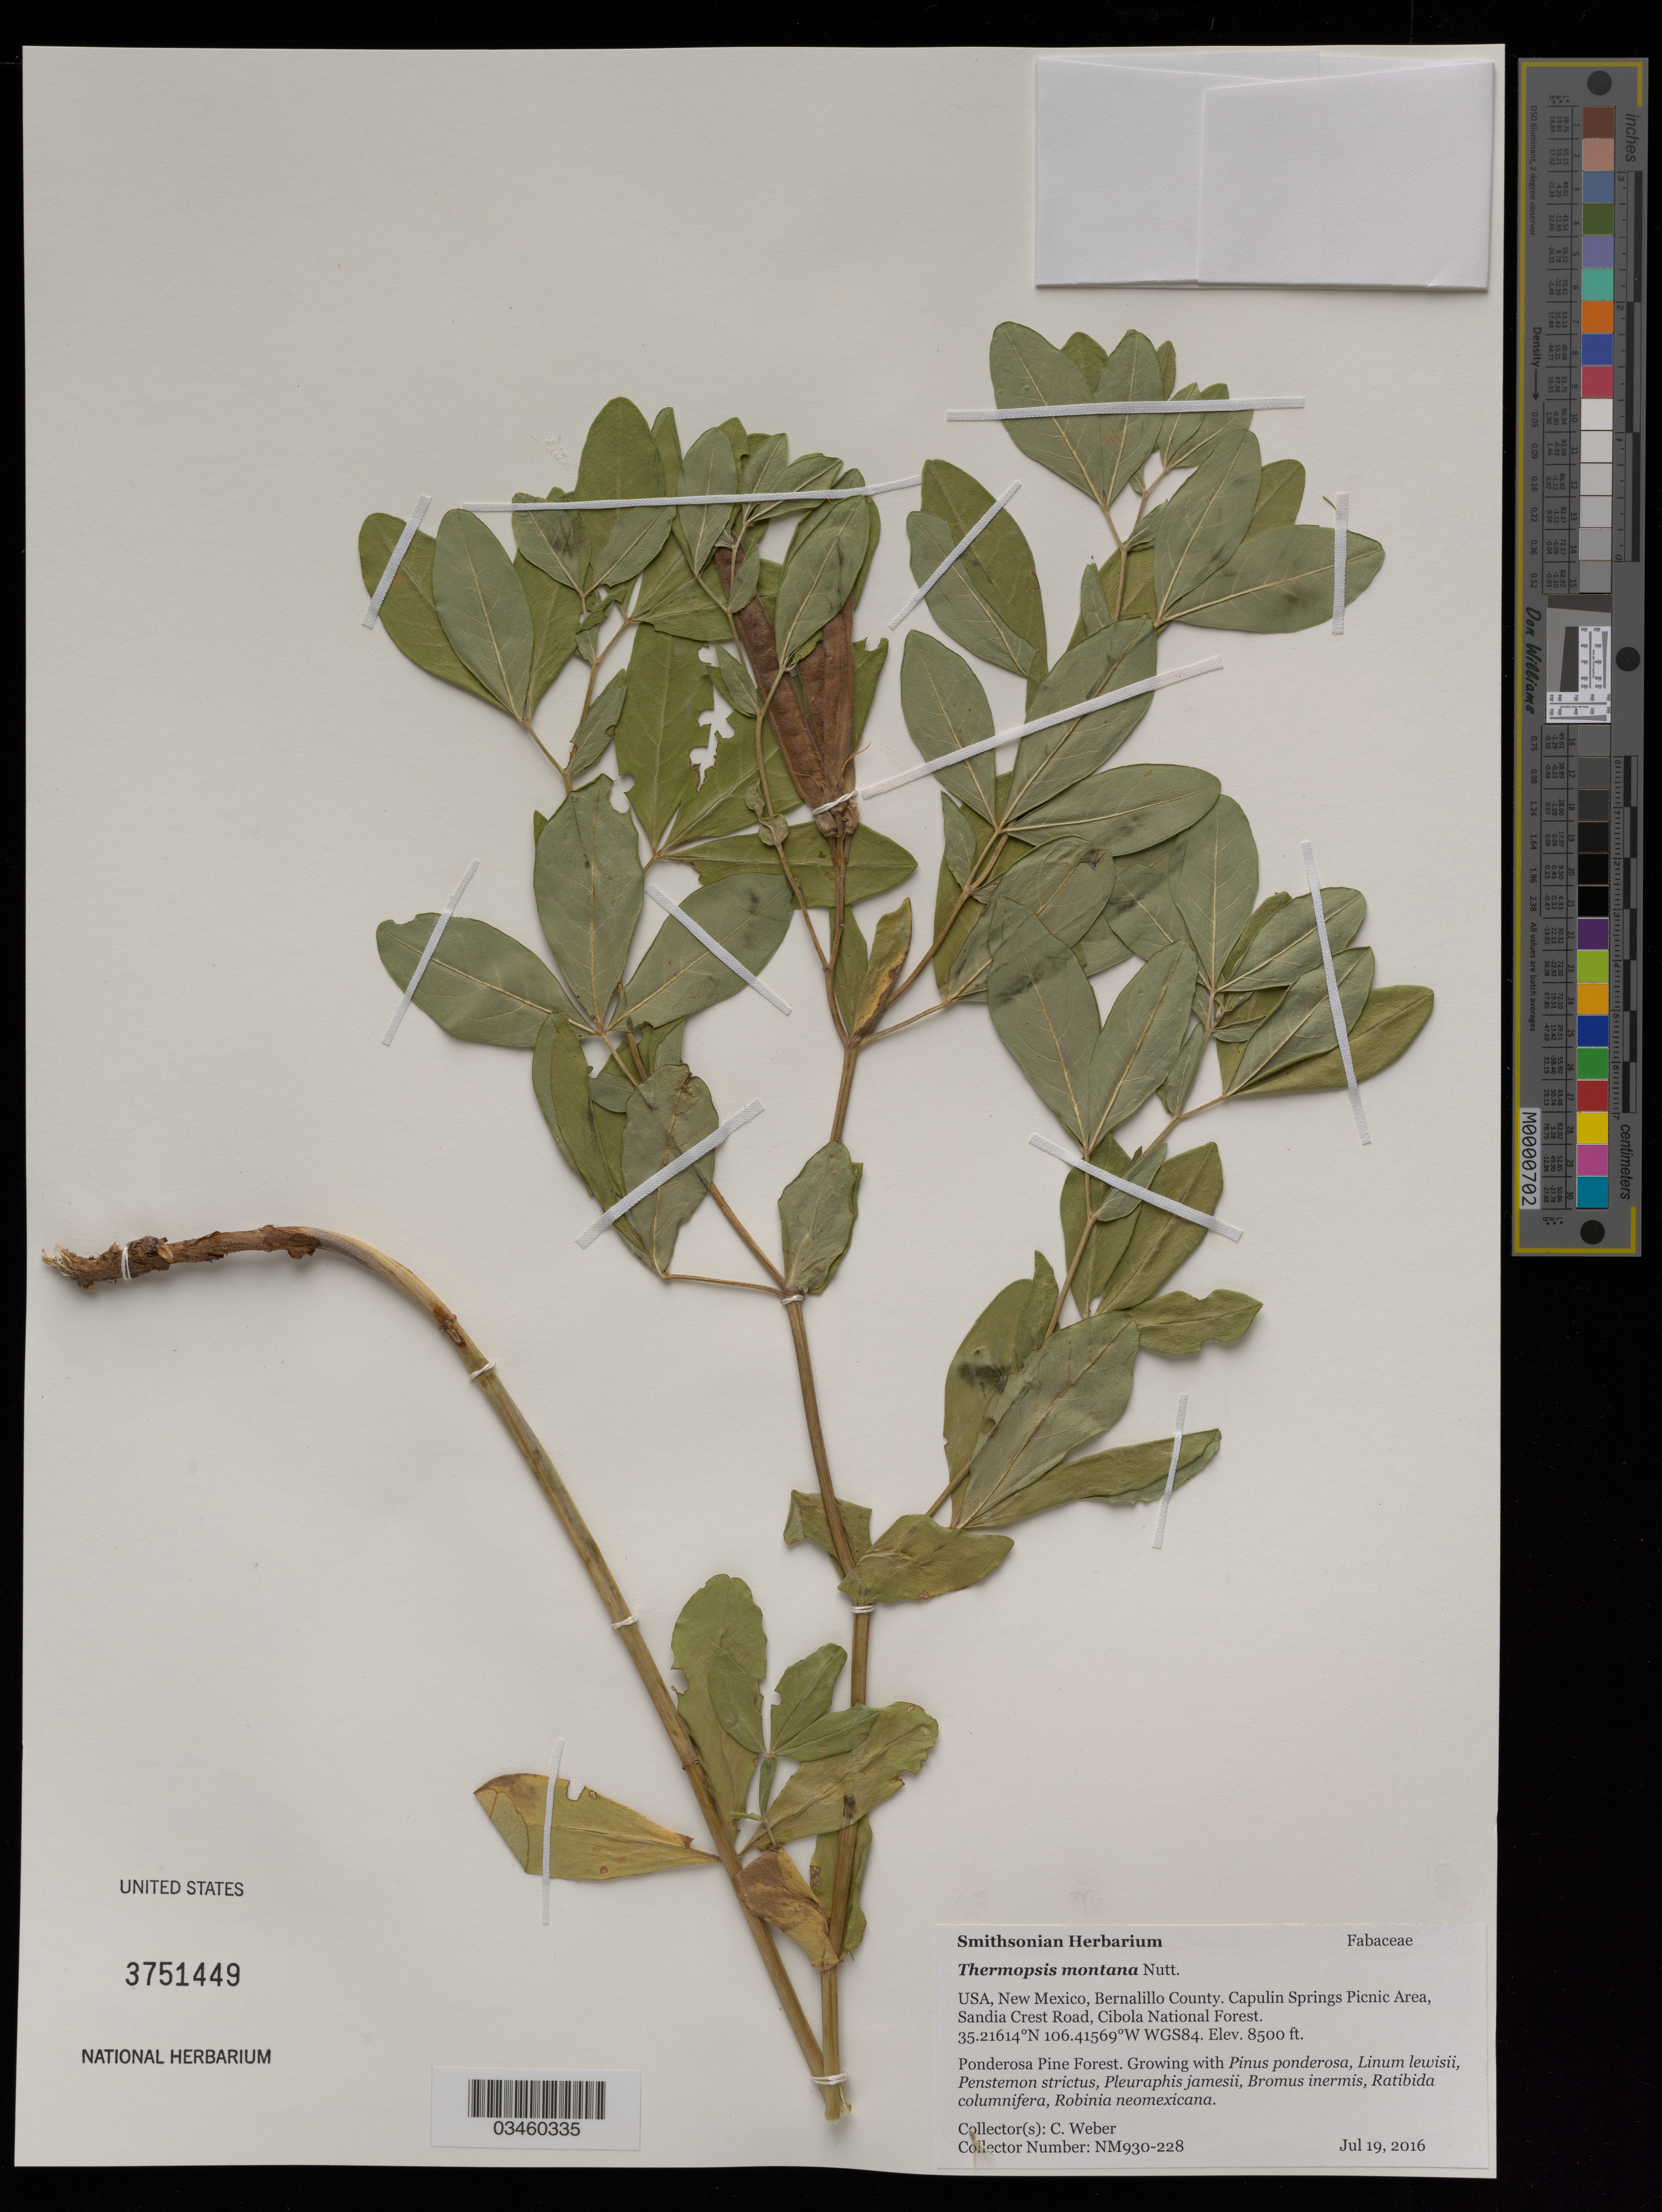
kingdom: Plantae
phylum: Tracheophyta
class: Magnoliopsida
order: Fabales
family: Fabaceae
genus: Thermopsis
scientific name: Thermopsis montana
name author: Nutt.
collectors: C. Weber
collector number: NM930-228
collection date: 2016-07-19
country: United States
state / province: New Mexico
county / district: Bernalillo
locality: Cibola National Forest, Capulin Springs Picnic Area, Sandia Crest Road.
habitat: Ponderosa Pine Forest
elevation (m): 2591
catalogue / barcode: US 3751449